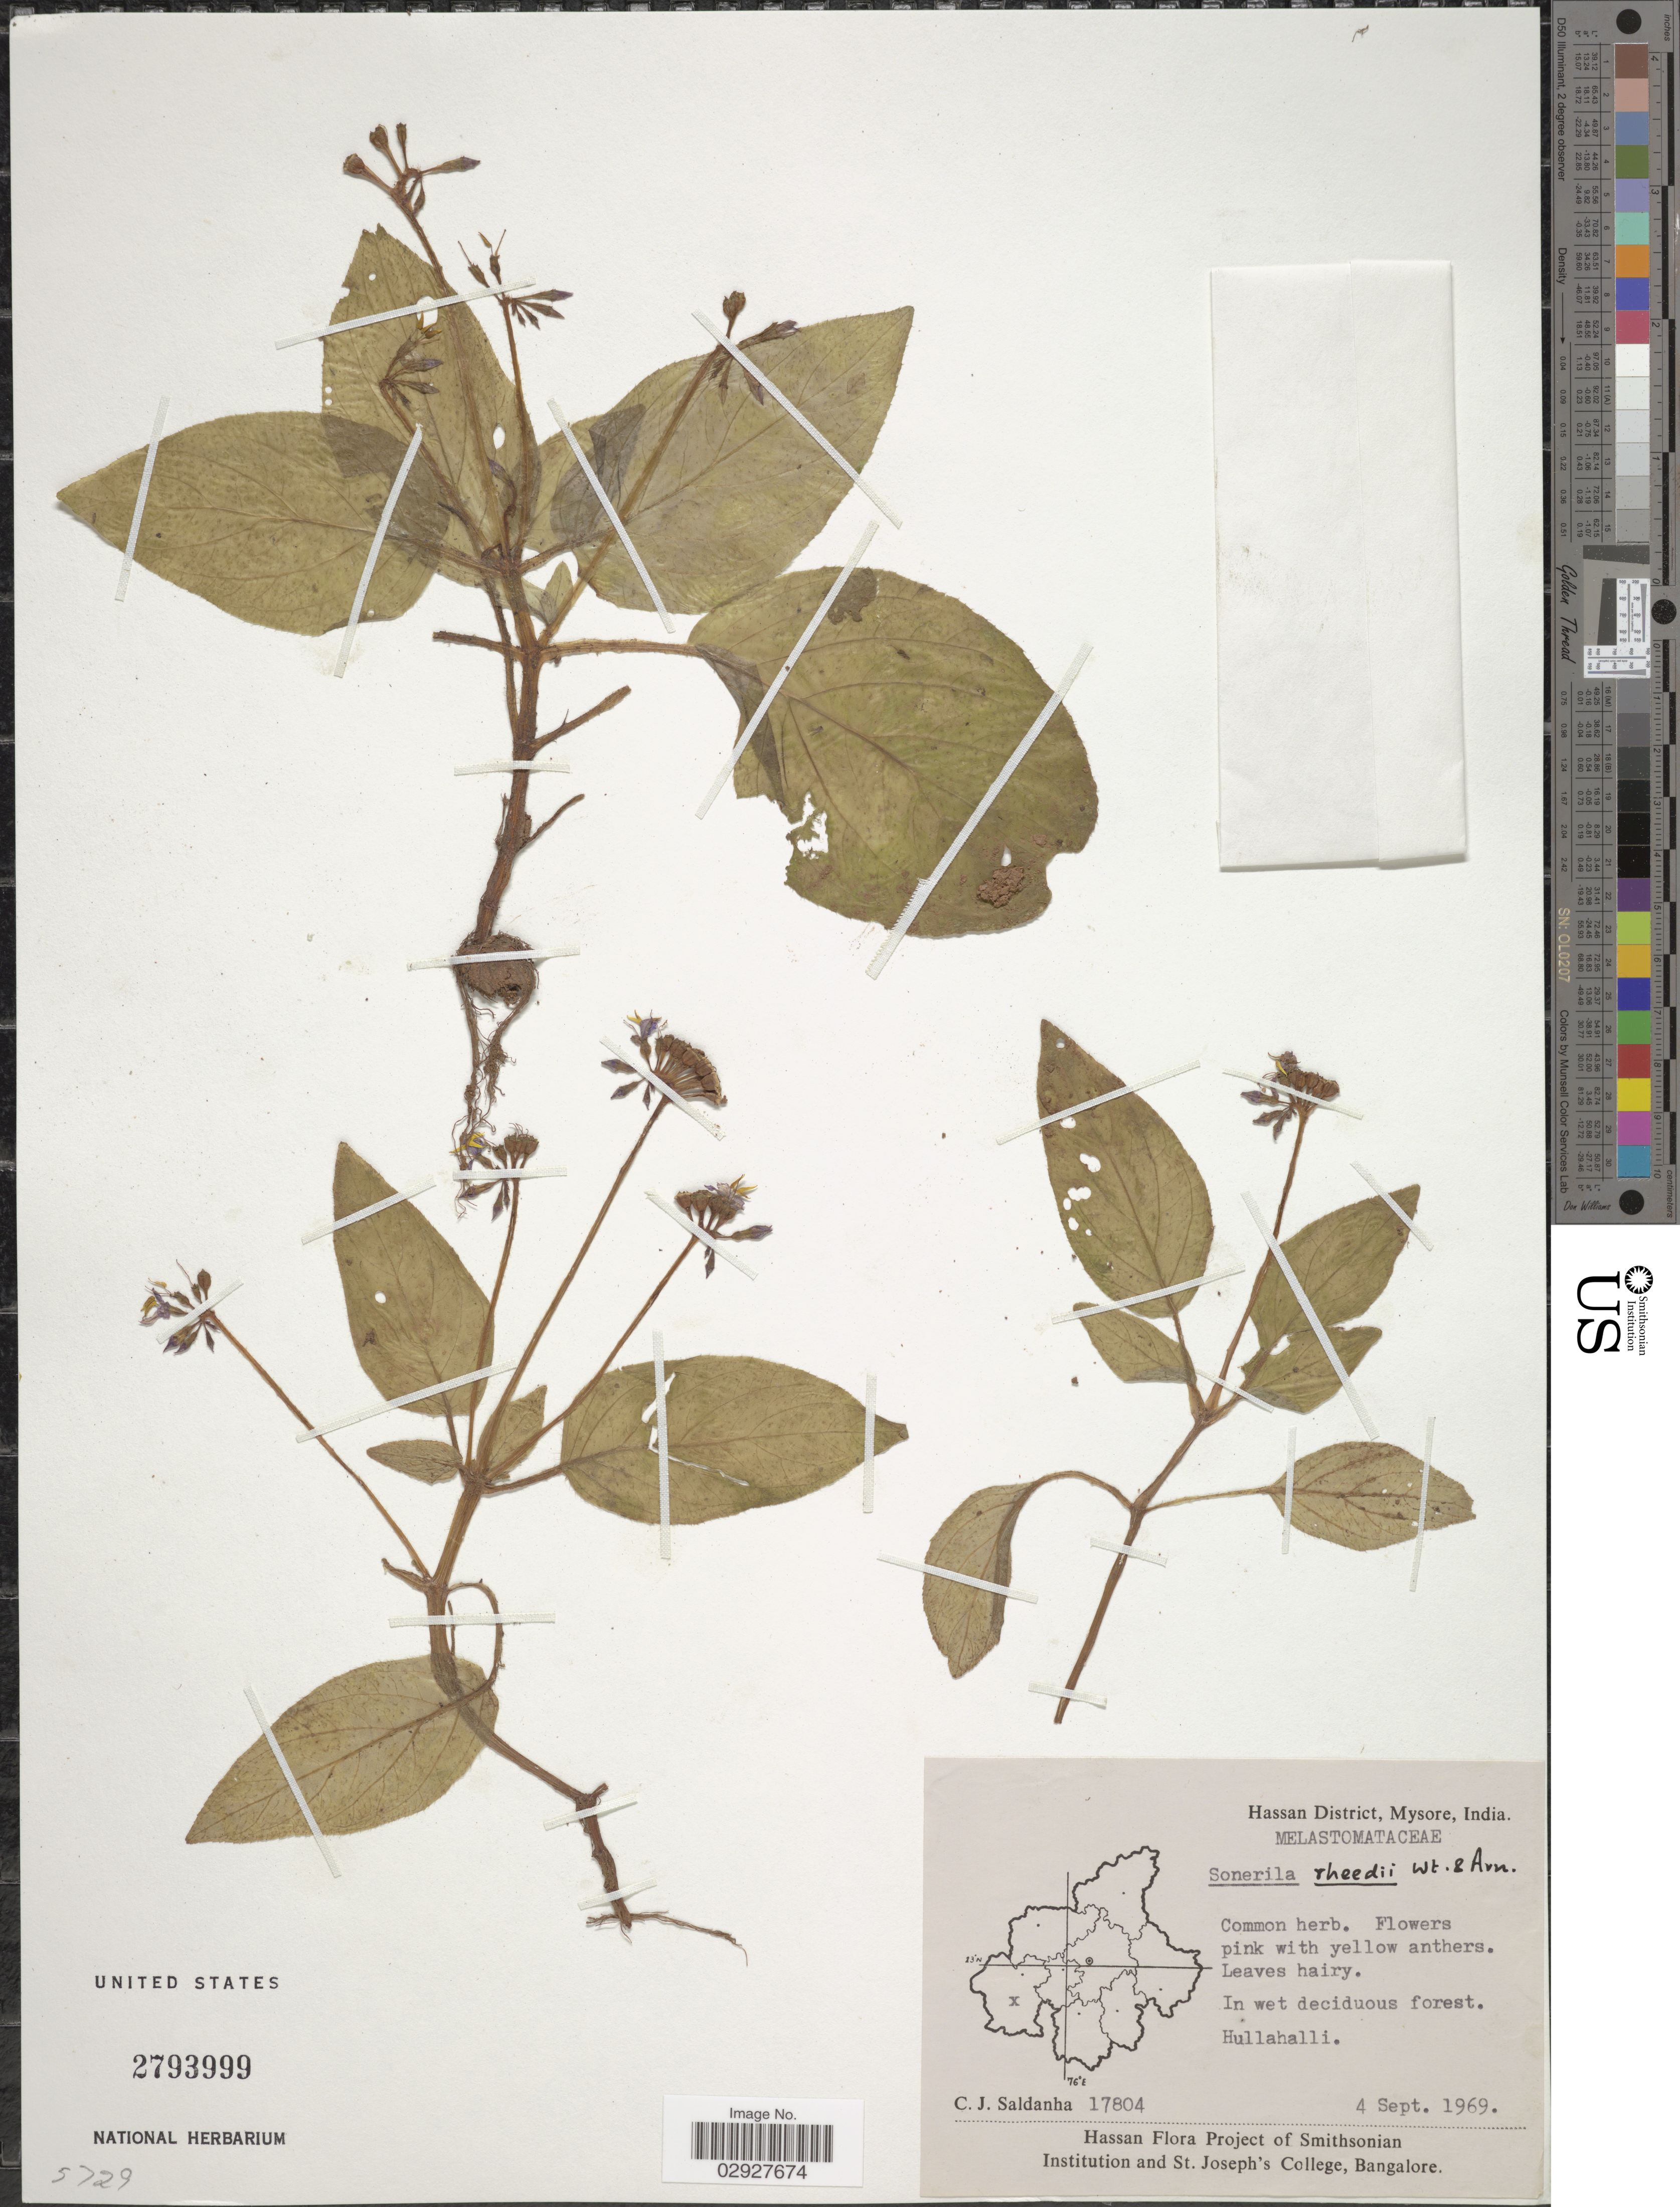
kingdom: Plantae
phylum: Tracheophyta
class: Magnoliopsida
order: Myrtales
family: Melastomataceae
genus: Sonerila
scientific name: Sonerila rheedii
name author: Wall.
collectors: C. J. Saldanha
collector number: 17804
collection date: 1969-09-04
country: India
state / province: Karnataka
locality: Hassan District, Mysore. Hullahalli.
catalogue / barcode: US 2793999